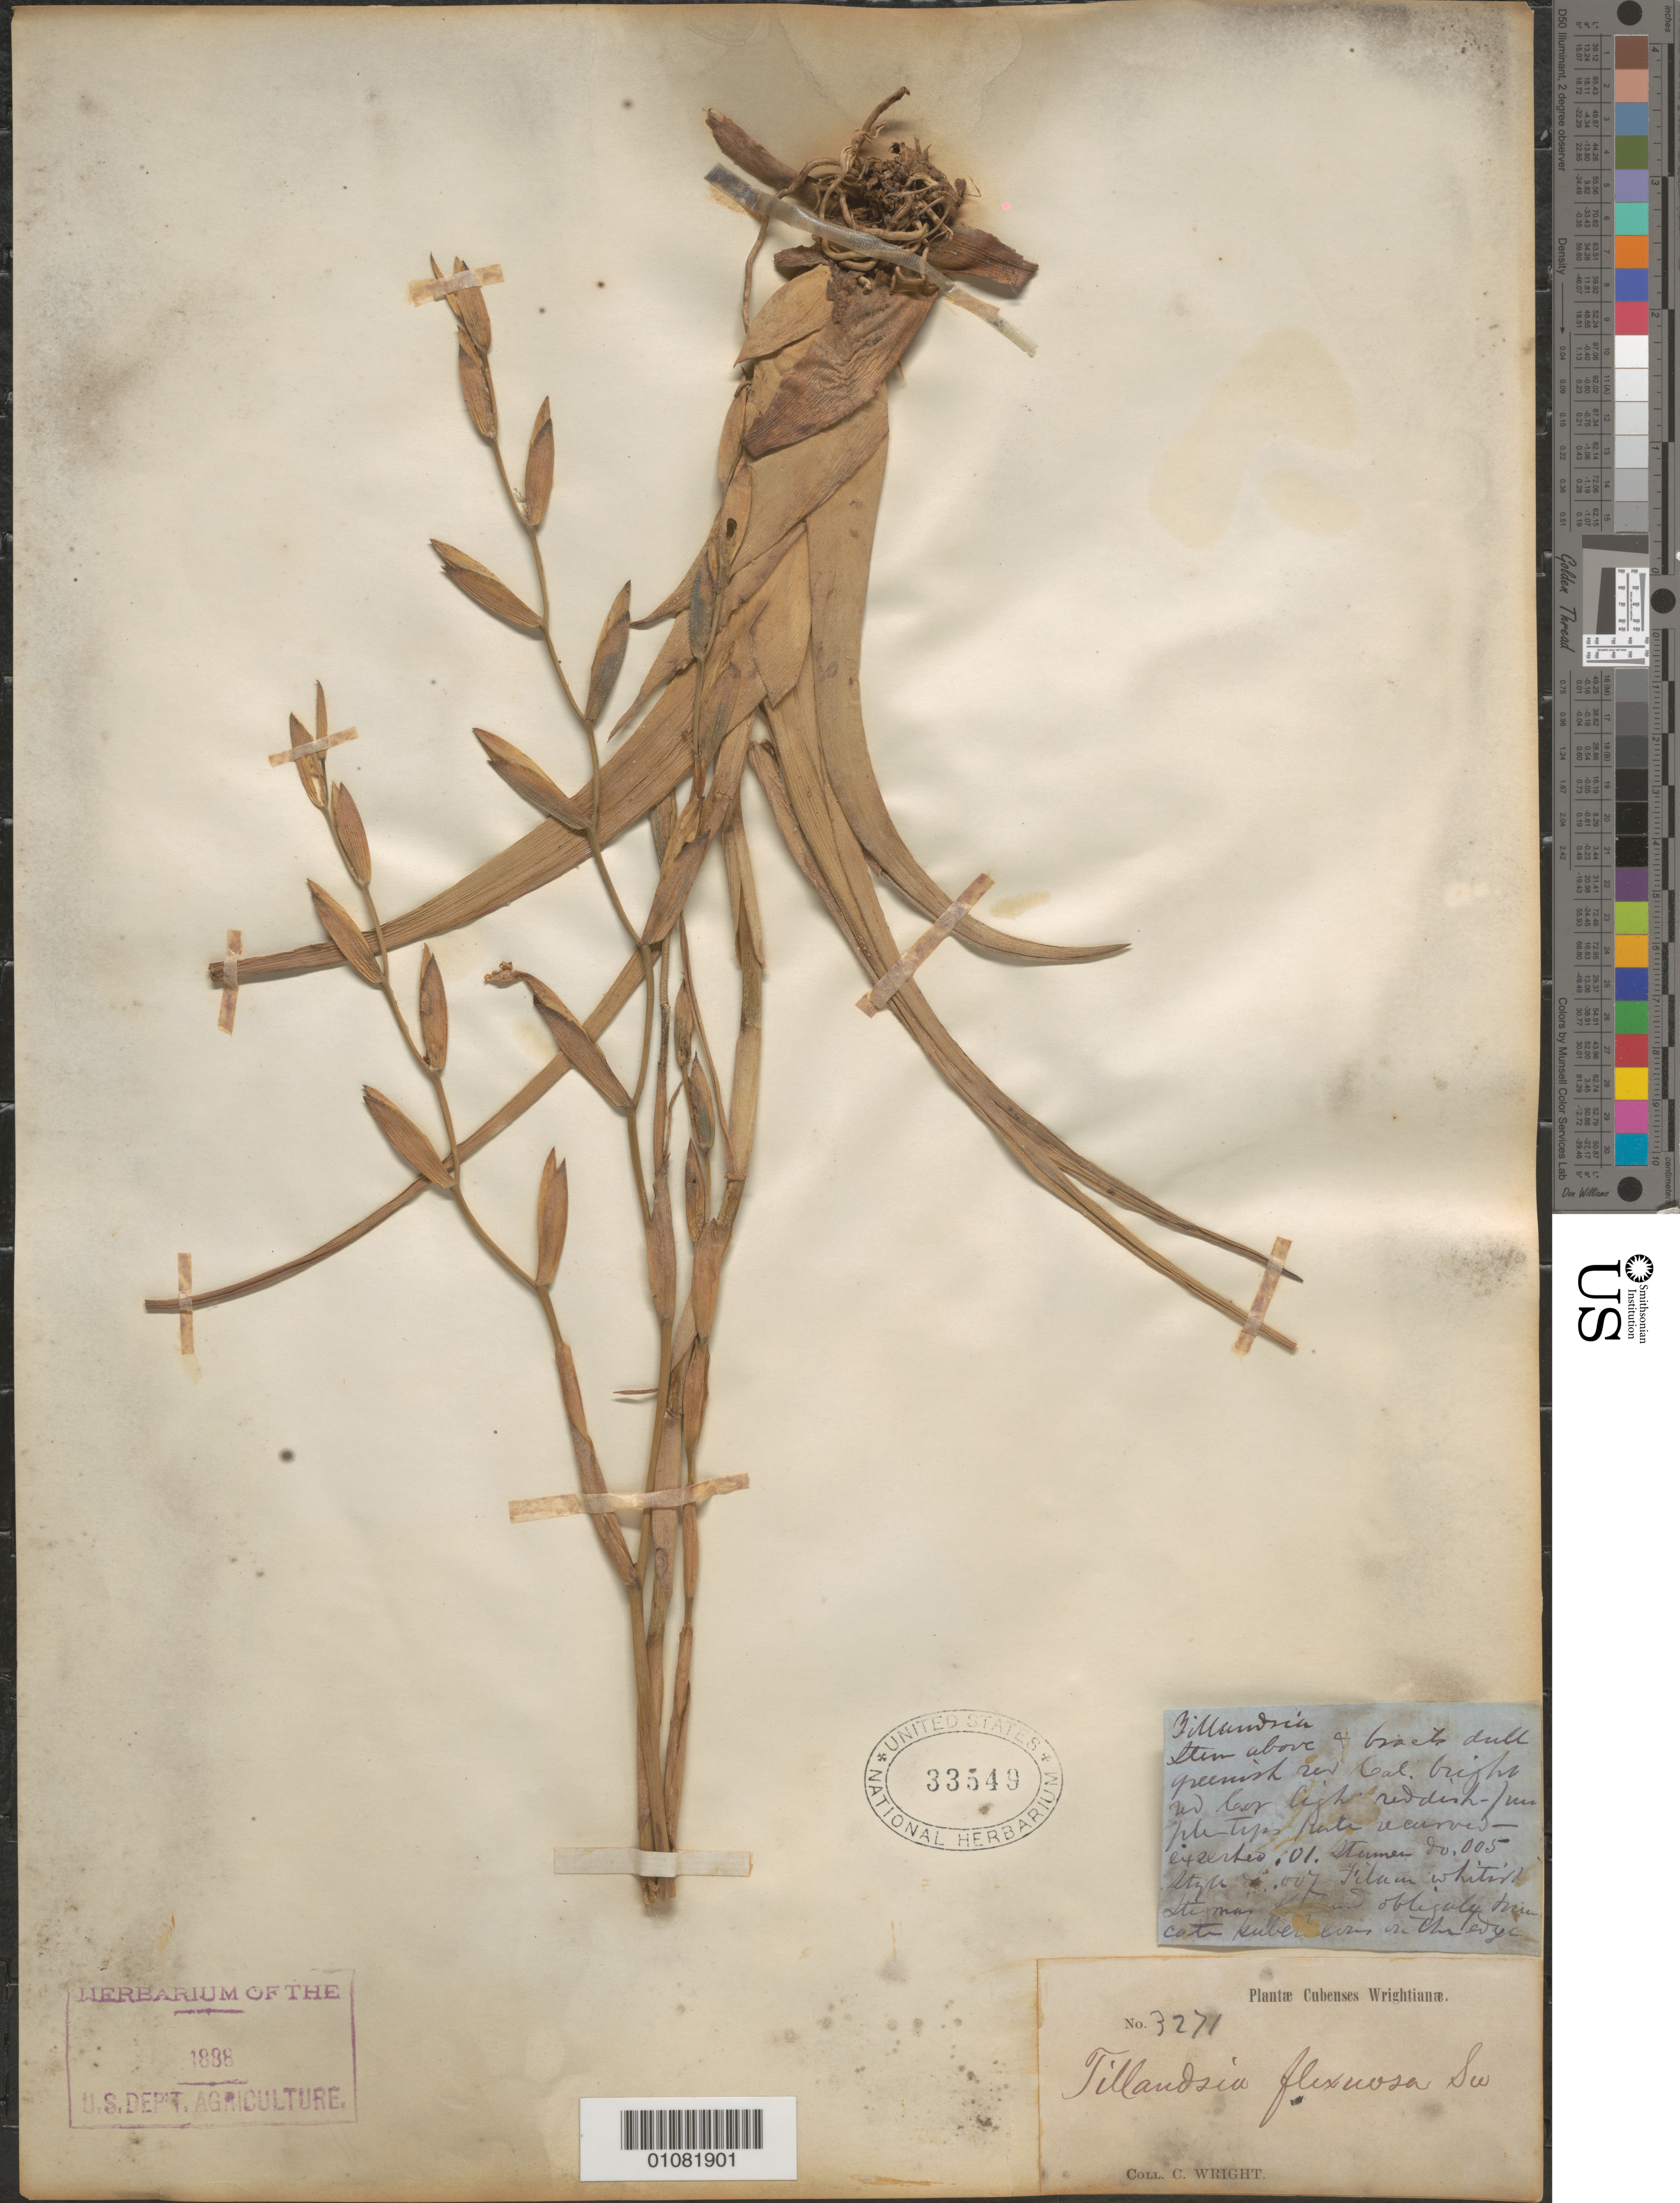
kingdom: Plantae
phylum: Tracheophyta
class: Liliopsida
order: Poales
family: Bromeliaceae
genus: Tillandsia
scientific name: Tillandsia flexuosa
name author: Sw.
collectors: C. Wright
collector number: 3271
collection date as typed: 1800 to 1899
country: Cuba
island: Cuba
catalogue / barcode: US 33549